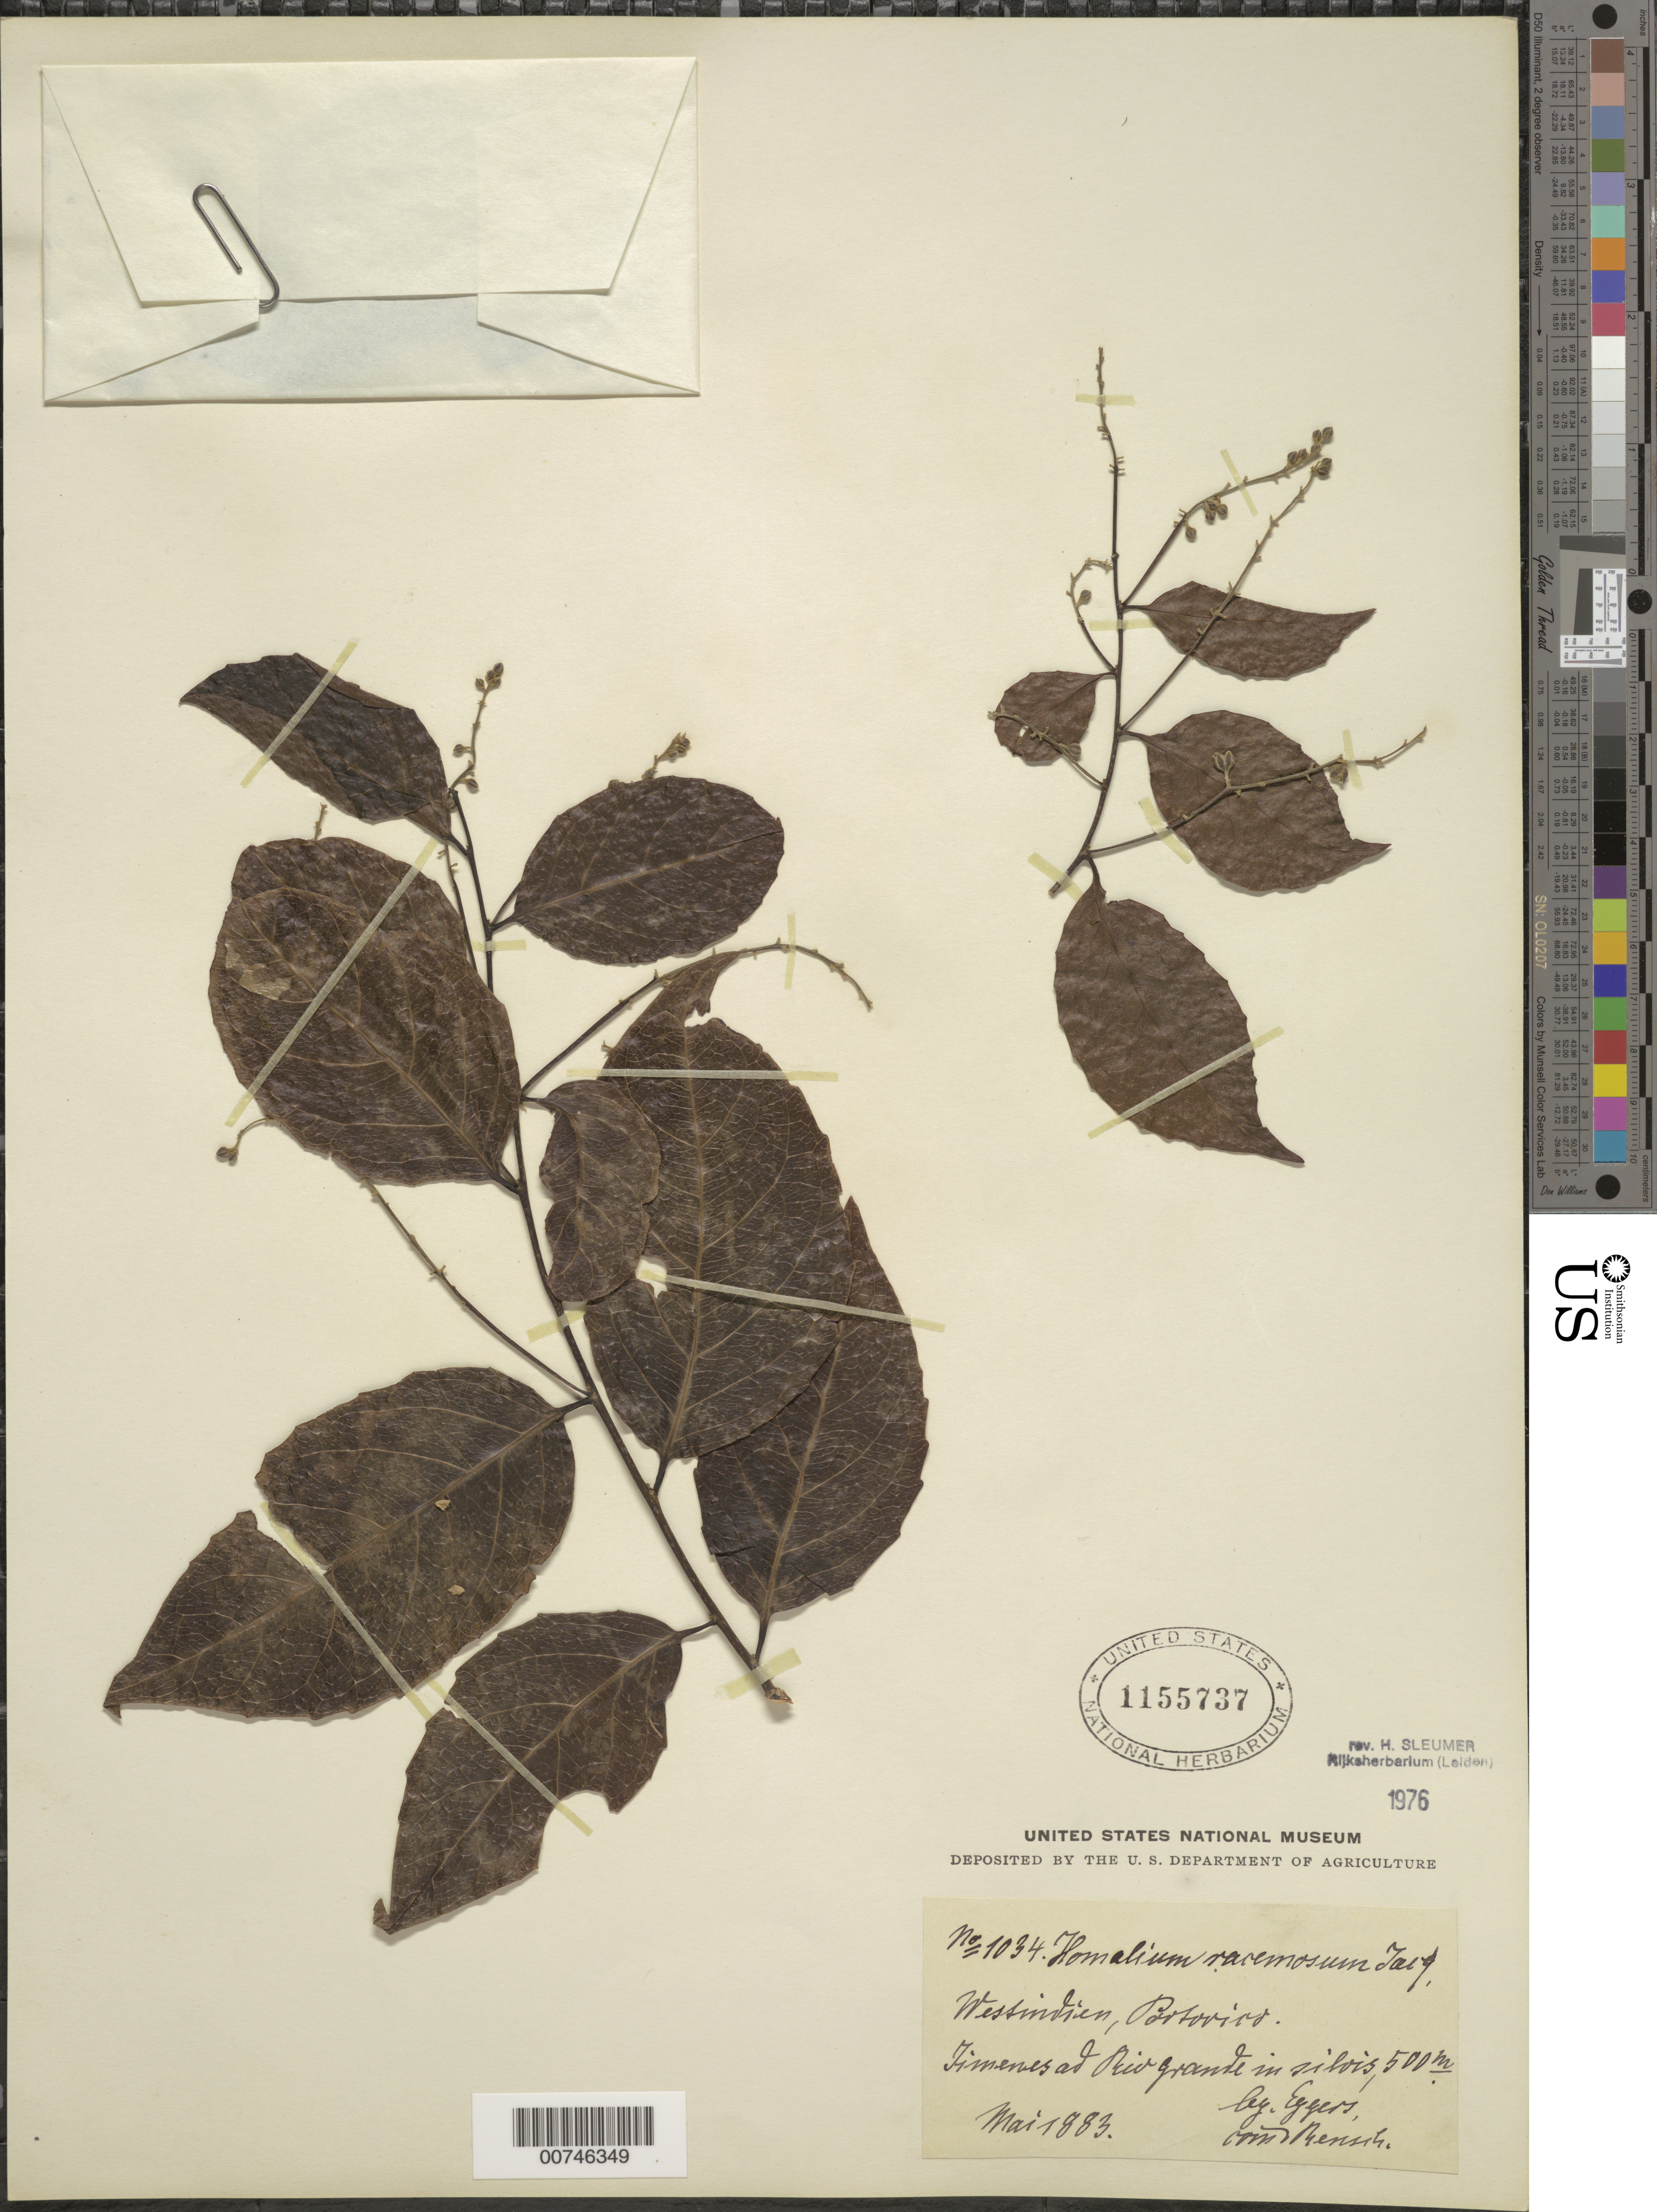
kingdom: Plantae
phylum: Tracheophyta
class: Magnoliopsida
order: Malpighiales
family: Salicaceae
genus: Homalium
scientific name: Homalium racemosum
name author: Jacq.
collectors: H. F. A. von Eggers & C. Rensch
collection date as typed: May 1883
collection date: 1883-05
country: Puerto Rico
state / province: Río Grande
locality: Jimenes ad Río Grande in sylvis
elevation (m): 500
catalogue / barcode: US 1155737